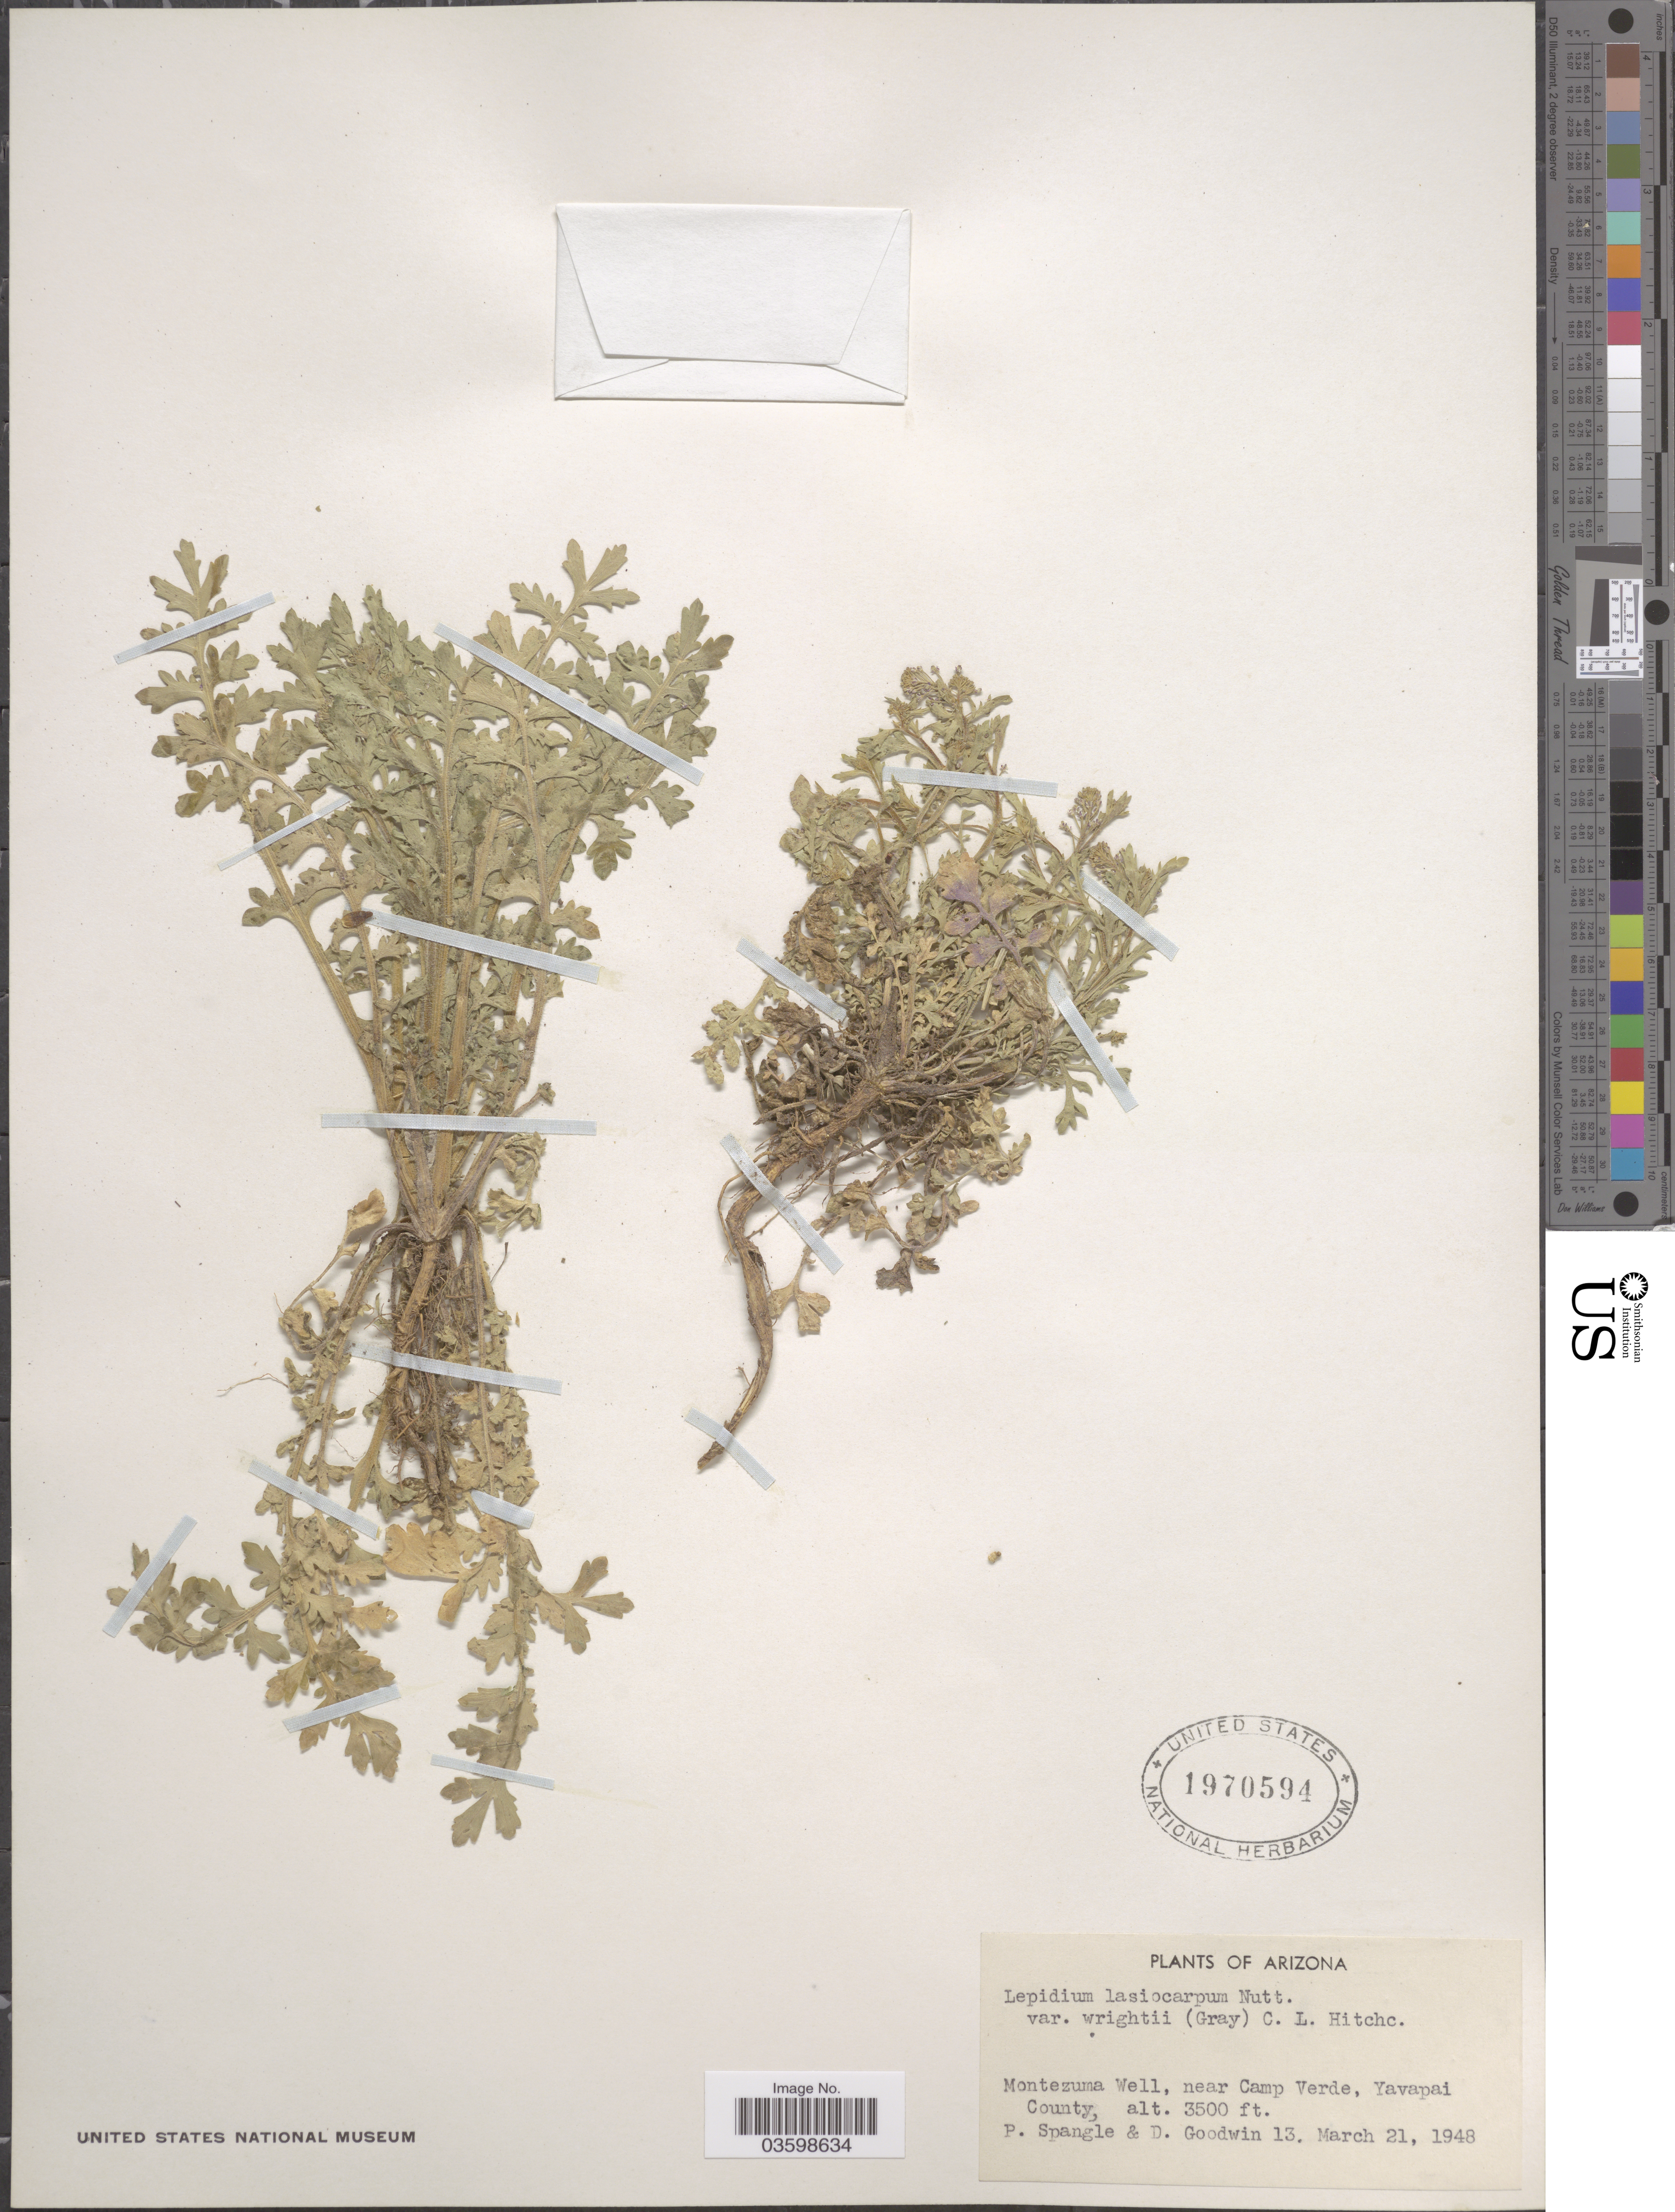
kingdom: Plantae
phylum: Tracheophyta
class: Magnoliopsida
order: Brassicales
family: Brassicaceae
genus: Lepidium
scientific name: Lepidium lasiocarpum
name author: Nutt.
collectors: P. Spangle & D. Goodwin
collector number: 13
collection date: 1948-03-21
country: United States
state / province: Arizona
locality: Montezuma Well, near Camp Verde, Yavapai County.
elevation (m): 1067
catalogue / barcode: US 1970594